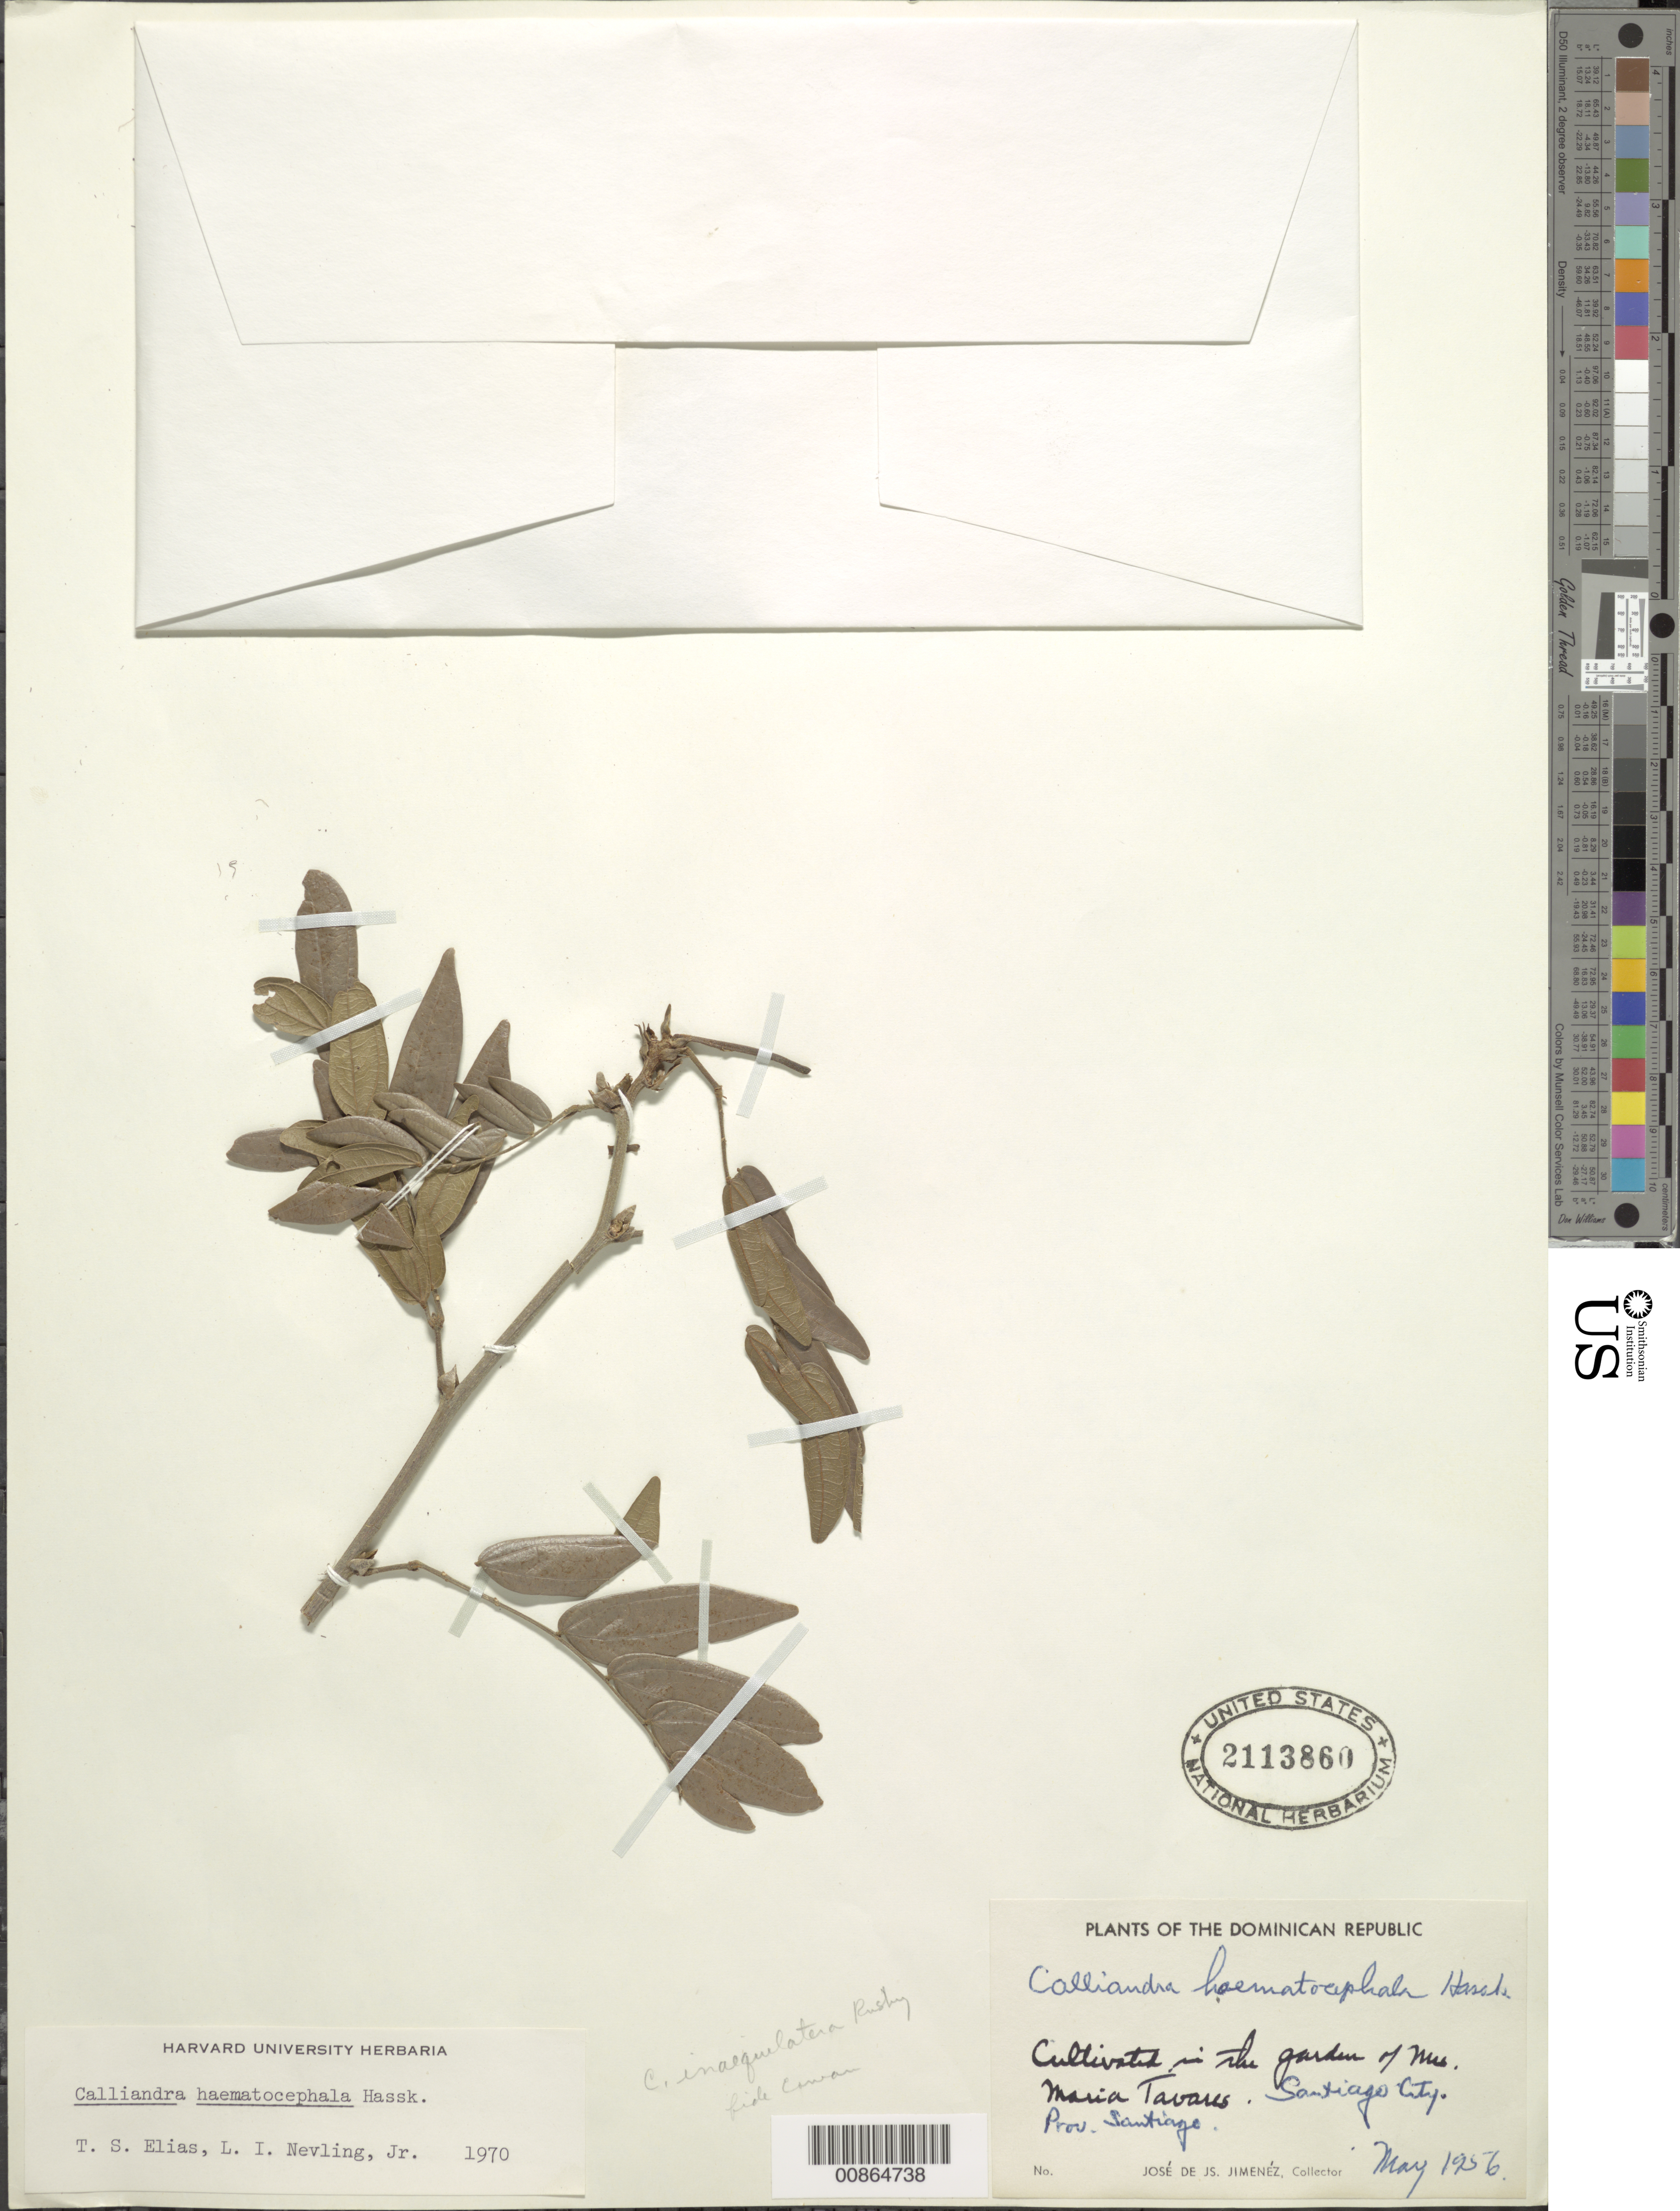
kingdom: Plantae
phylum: Tracheophyta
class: Magnoliopsida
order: Fabales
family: Fabaceae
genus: Calliandra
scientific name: Calliandra haematocephala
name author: Hassk.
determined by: Elias, T. & Nevling, Jr , L. I., (GH), Harvard University Herbaria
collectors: J. J. Jiménez Almonte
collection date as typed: May 1956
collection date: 1956-05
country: Dominican Republic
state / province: Santiago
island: Hispaniola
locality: Santiago City. Garden of Ms. Maria Tavares.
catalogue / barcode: US 2113860